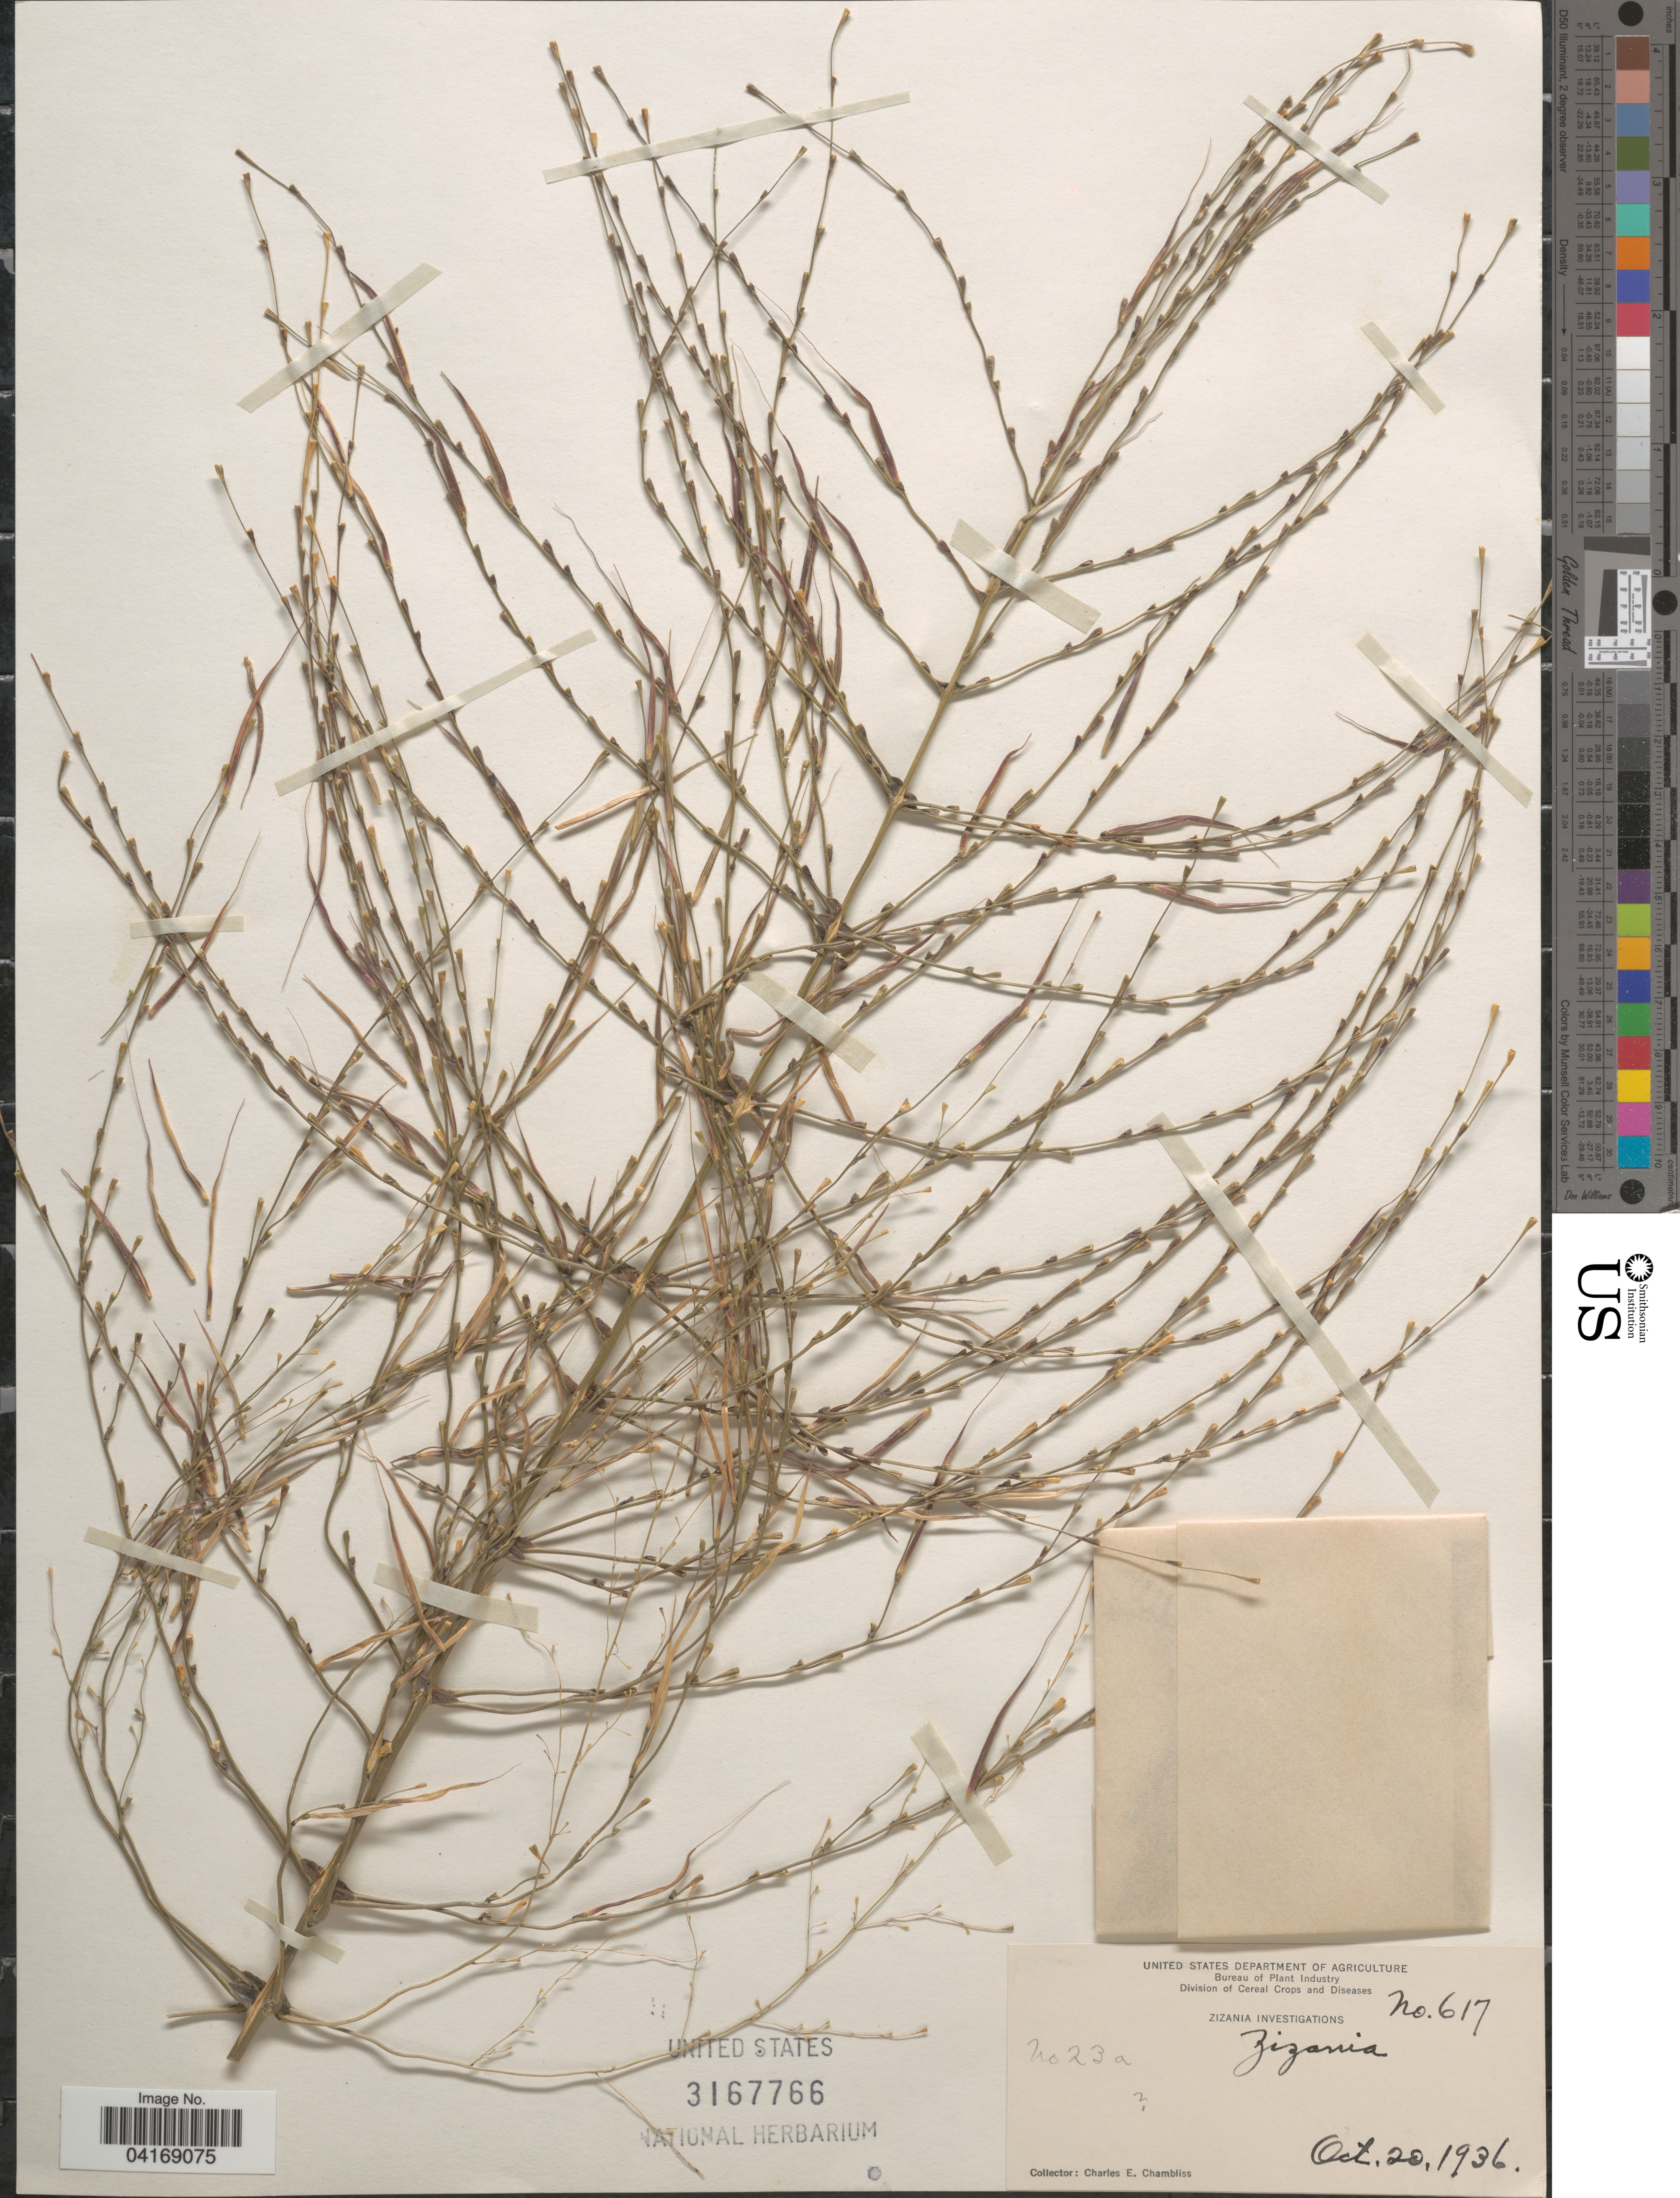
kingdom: Plantae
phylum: Tracheophyta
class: Liliopsida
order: Poales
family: Poaceae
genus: Zizania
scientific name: Zizania sp.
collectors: C. Chambliss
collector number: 617/23a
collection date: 1936-10-20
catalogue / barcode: US 3167766